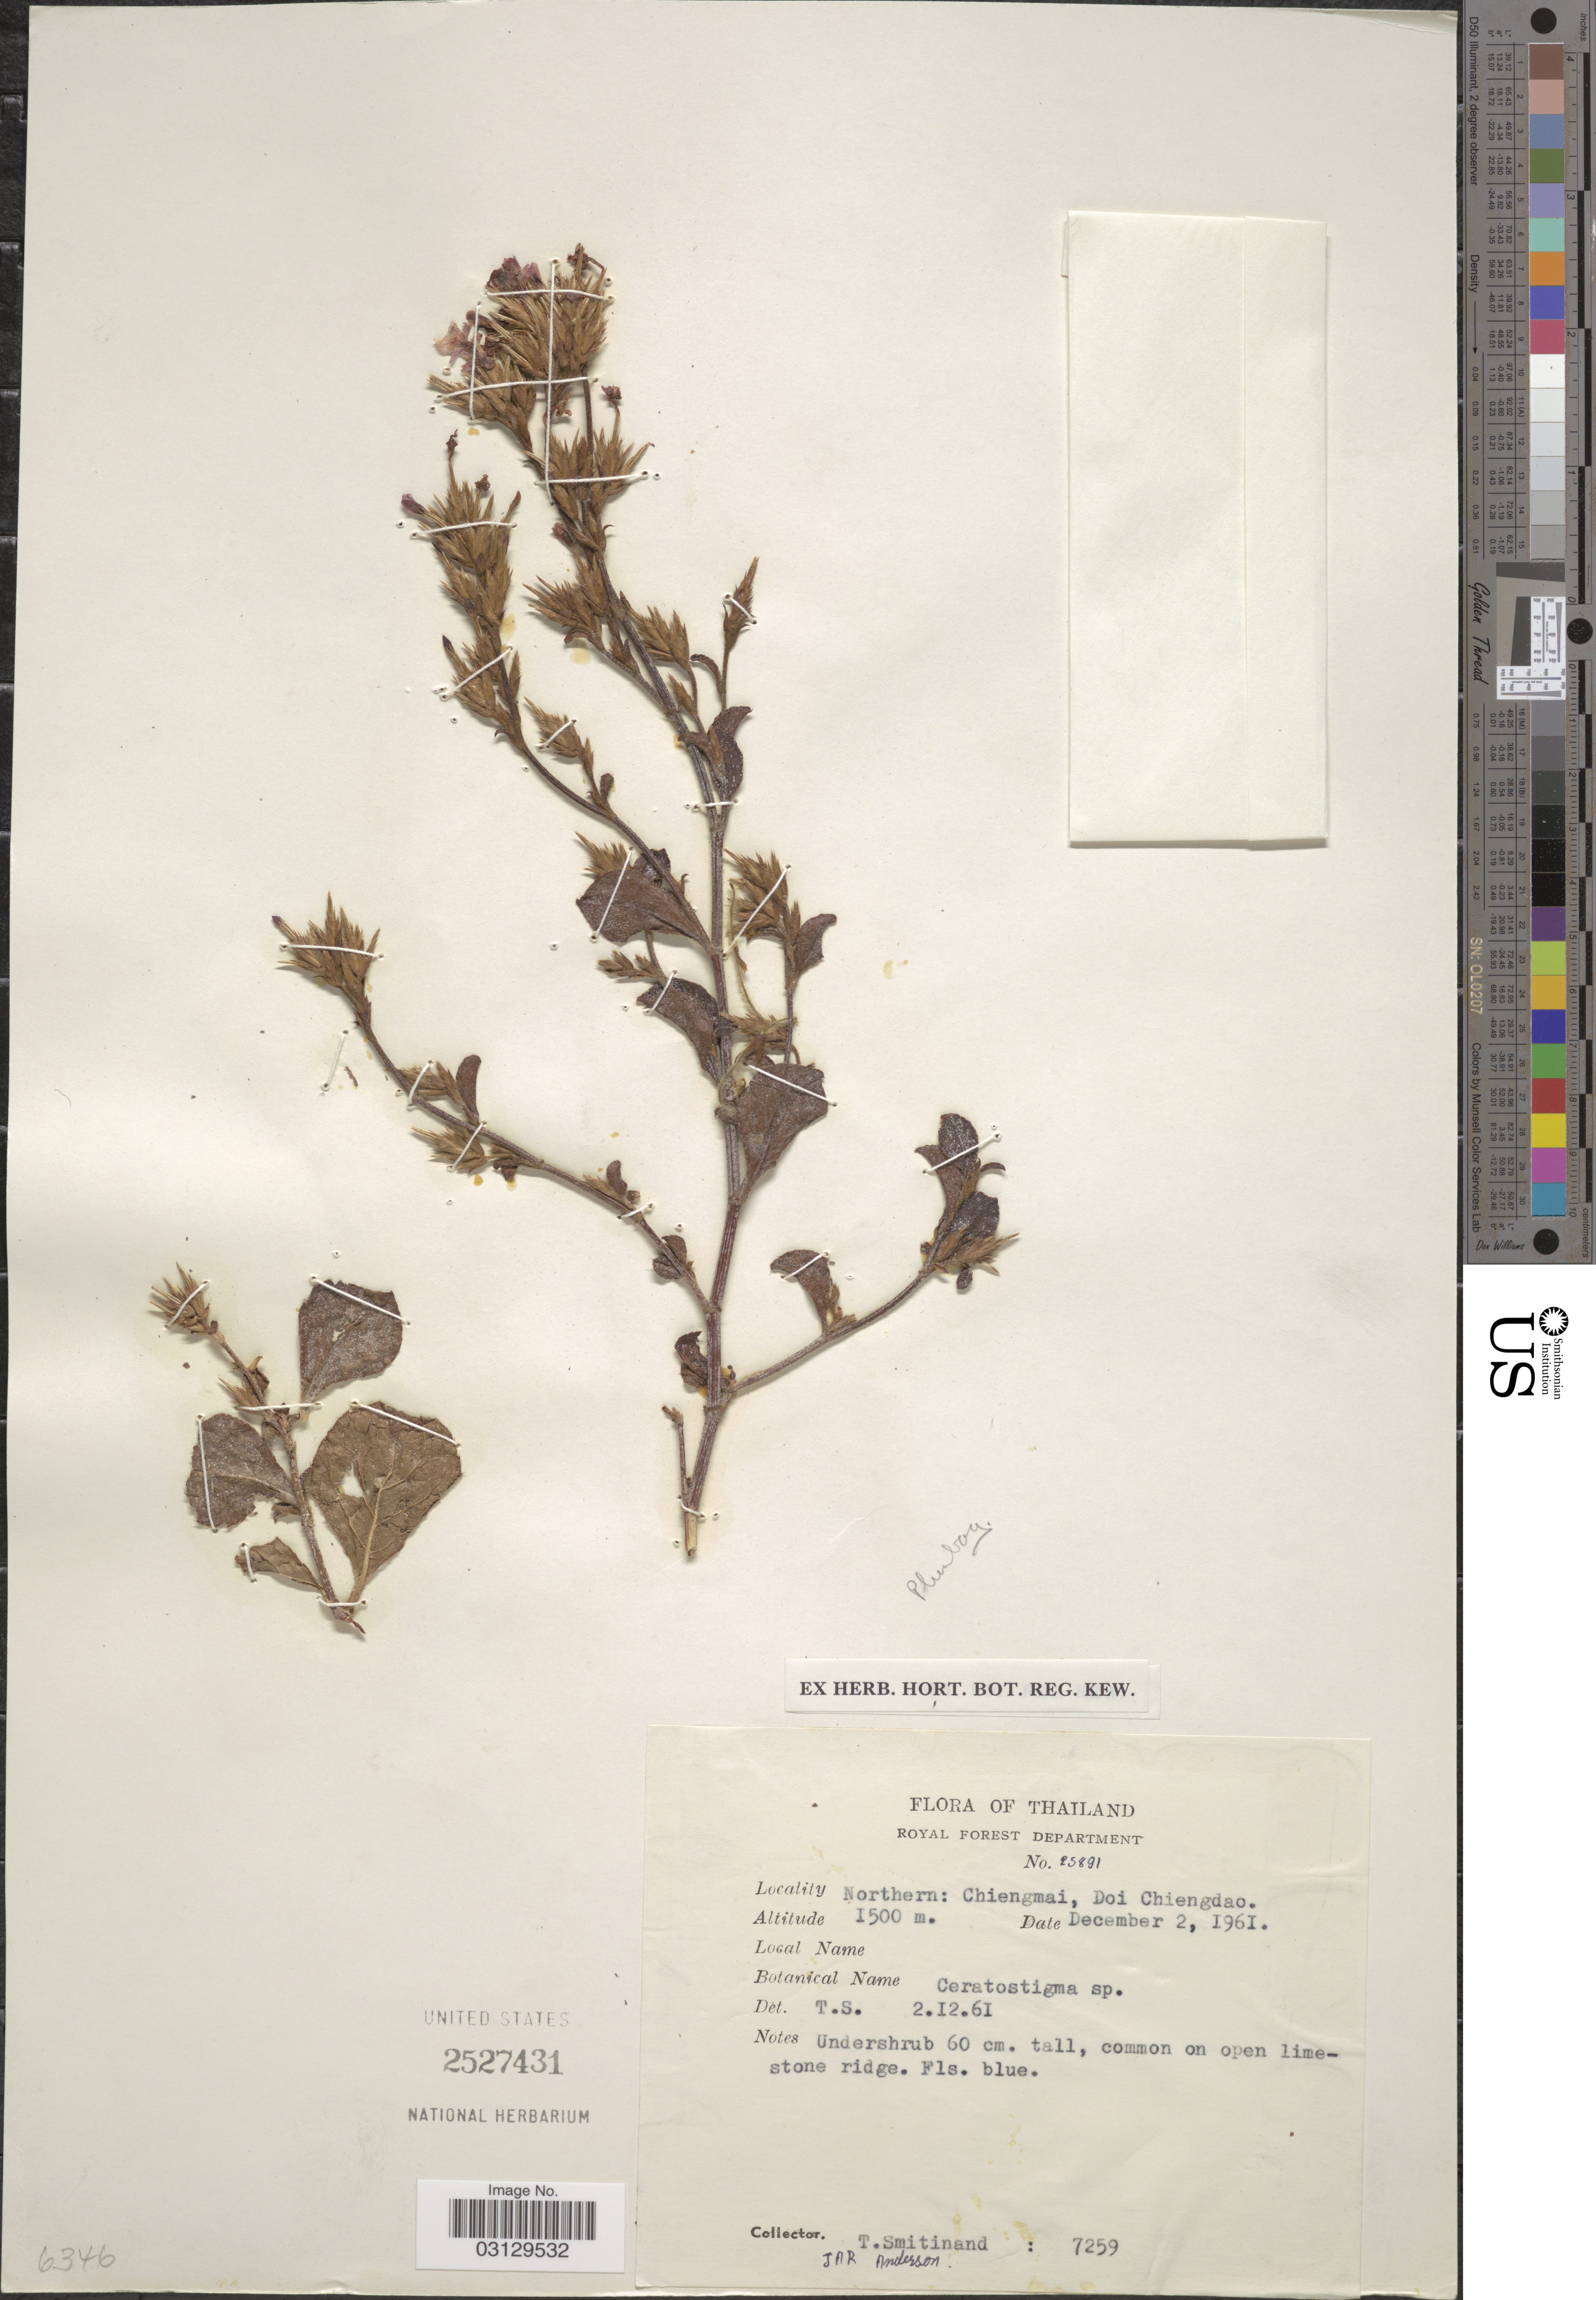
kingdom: Plantae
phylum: Tracheophyta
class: Magnoliopsida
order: Caryophyllales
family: Plumbaginaceae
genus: Ceratostigma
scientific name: Ceratostigma sp.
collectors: T. Smitinand & J. A. R. Anderson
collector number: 7259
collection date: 1961-12-02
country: Thailand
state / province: Chiang Mai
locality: Northern: Chiengmai, Doi Chiengdao.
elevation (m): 1500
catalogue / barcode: US 2527431